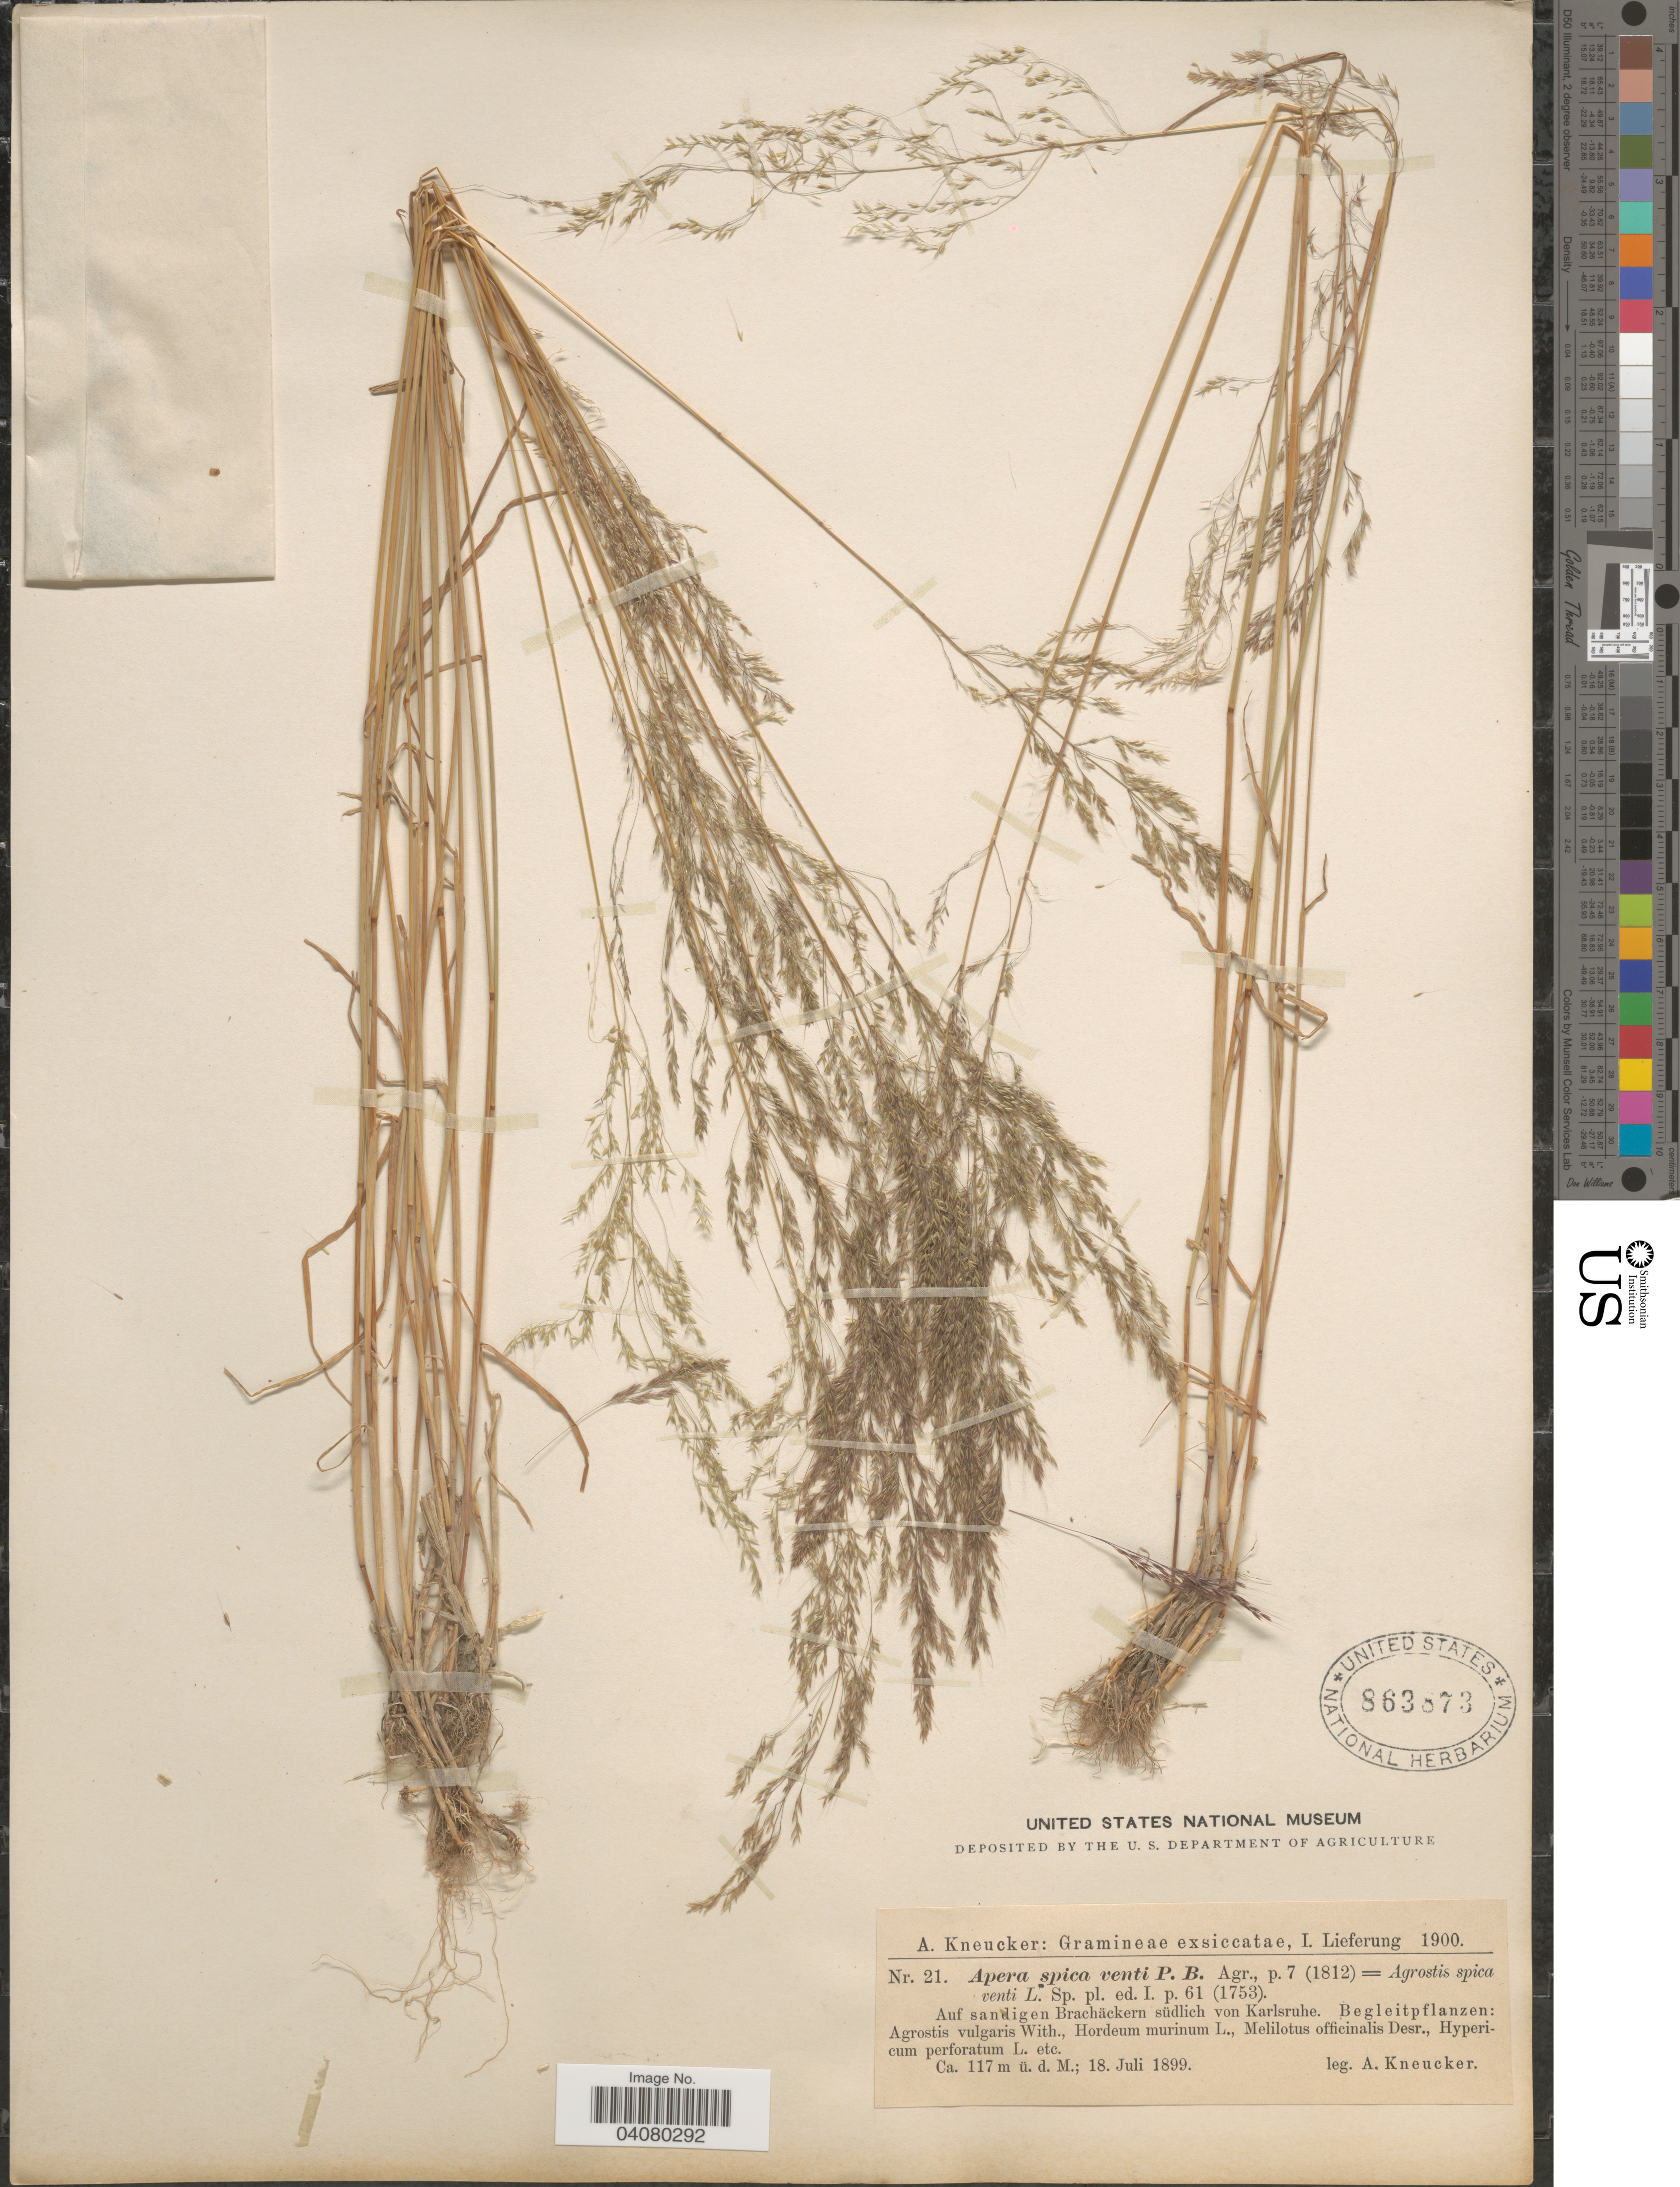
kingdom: Plantae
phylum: Tracheophyta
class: Liliopsida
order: Poales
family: Poaceae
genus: Apera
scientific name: Apera spica-venti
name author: (L.) P. Beauv.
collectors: A. Kneucker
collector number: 21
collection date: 1899-07-18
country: Germany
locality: Auf sandigen Brachäckern südlich von Karlsruhe.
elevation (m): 117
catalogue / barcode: US 863873